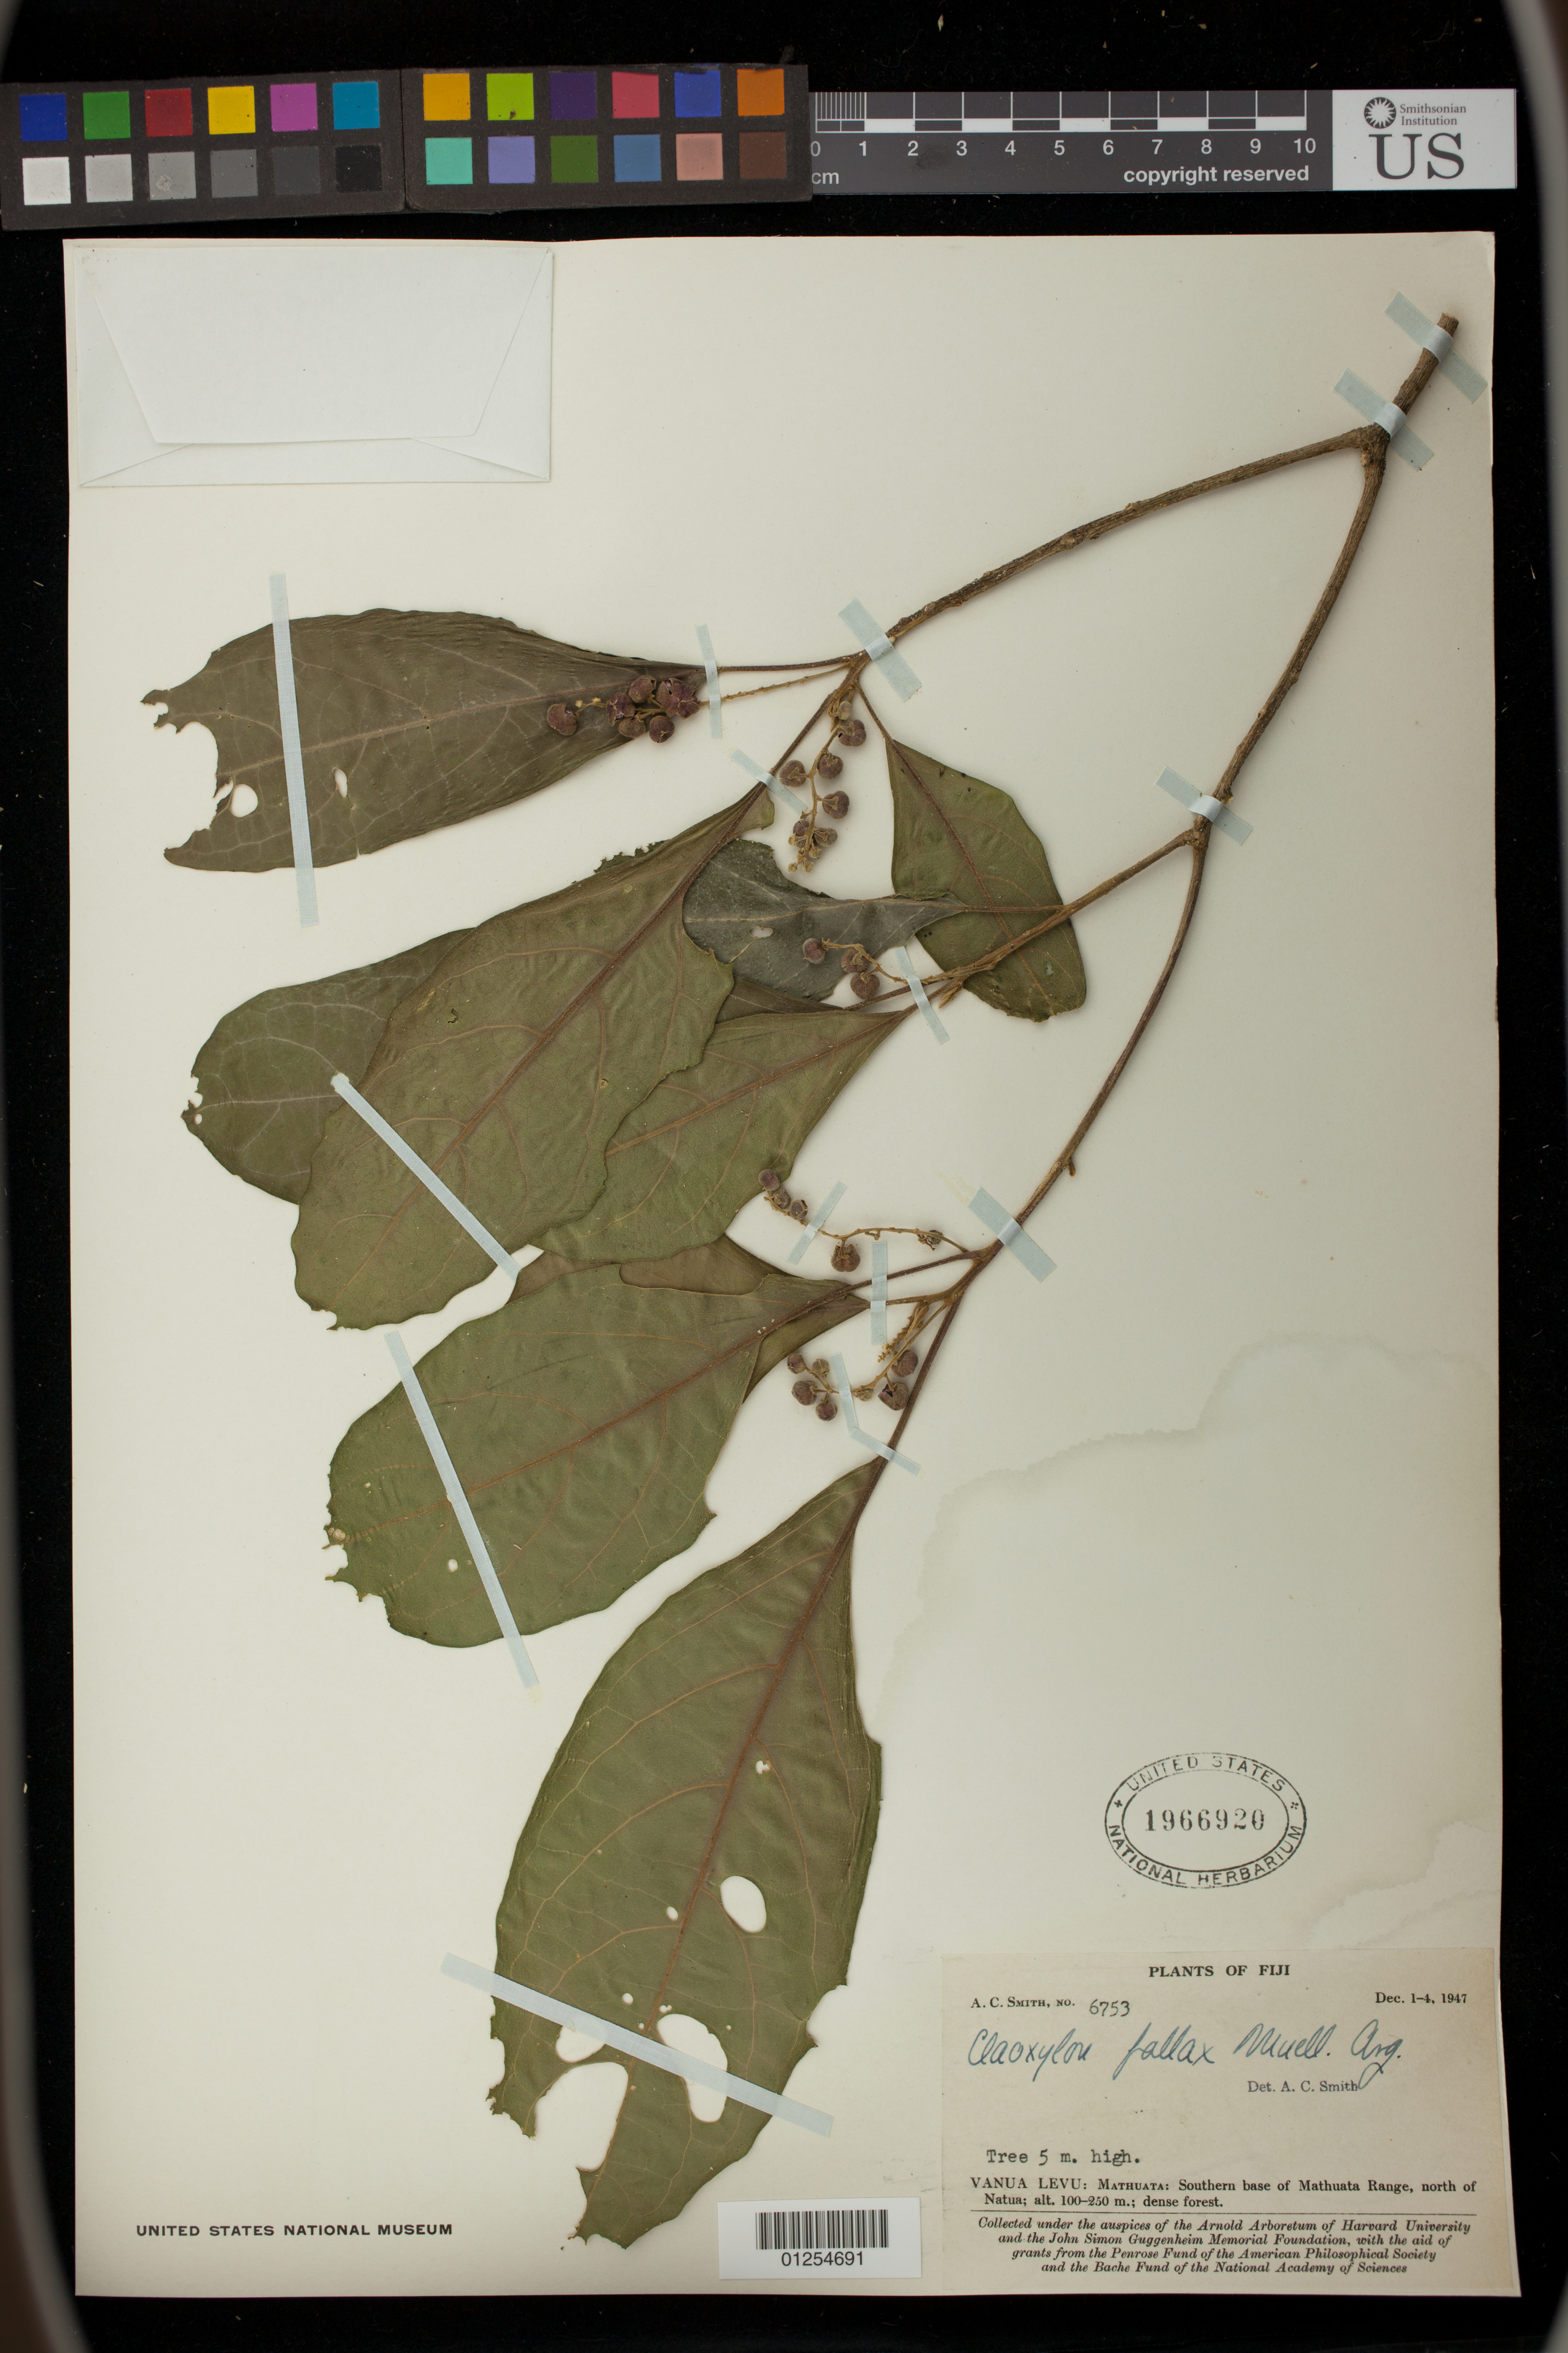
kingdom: Plantae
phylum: Tracheophyta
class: Magnoliopsida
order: Malpighiales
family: Euphorbiaceae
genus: Claoxylon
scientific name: Claoxylon fallax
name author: Müll. Arg.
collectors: A. C. Smith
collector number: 6753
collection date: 1947-12-01/1947-12-04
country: Fiji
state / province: Vanua Levu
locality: Mathuata: Southern base of Mathuata Range, north of Natua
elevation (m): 100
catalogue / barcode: US 1966920